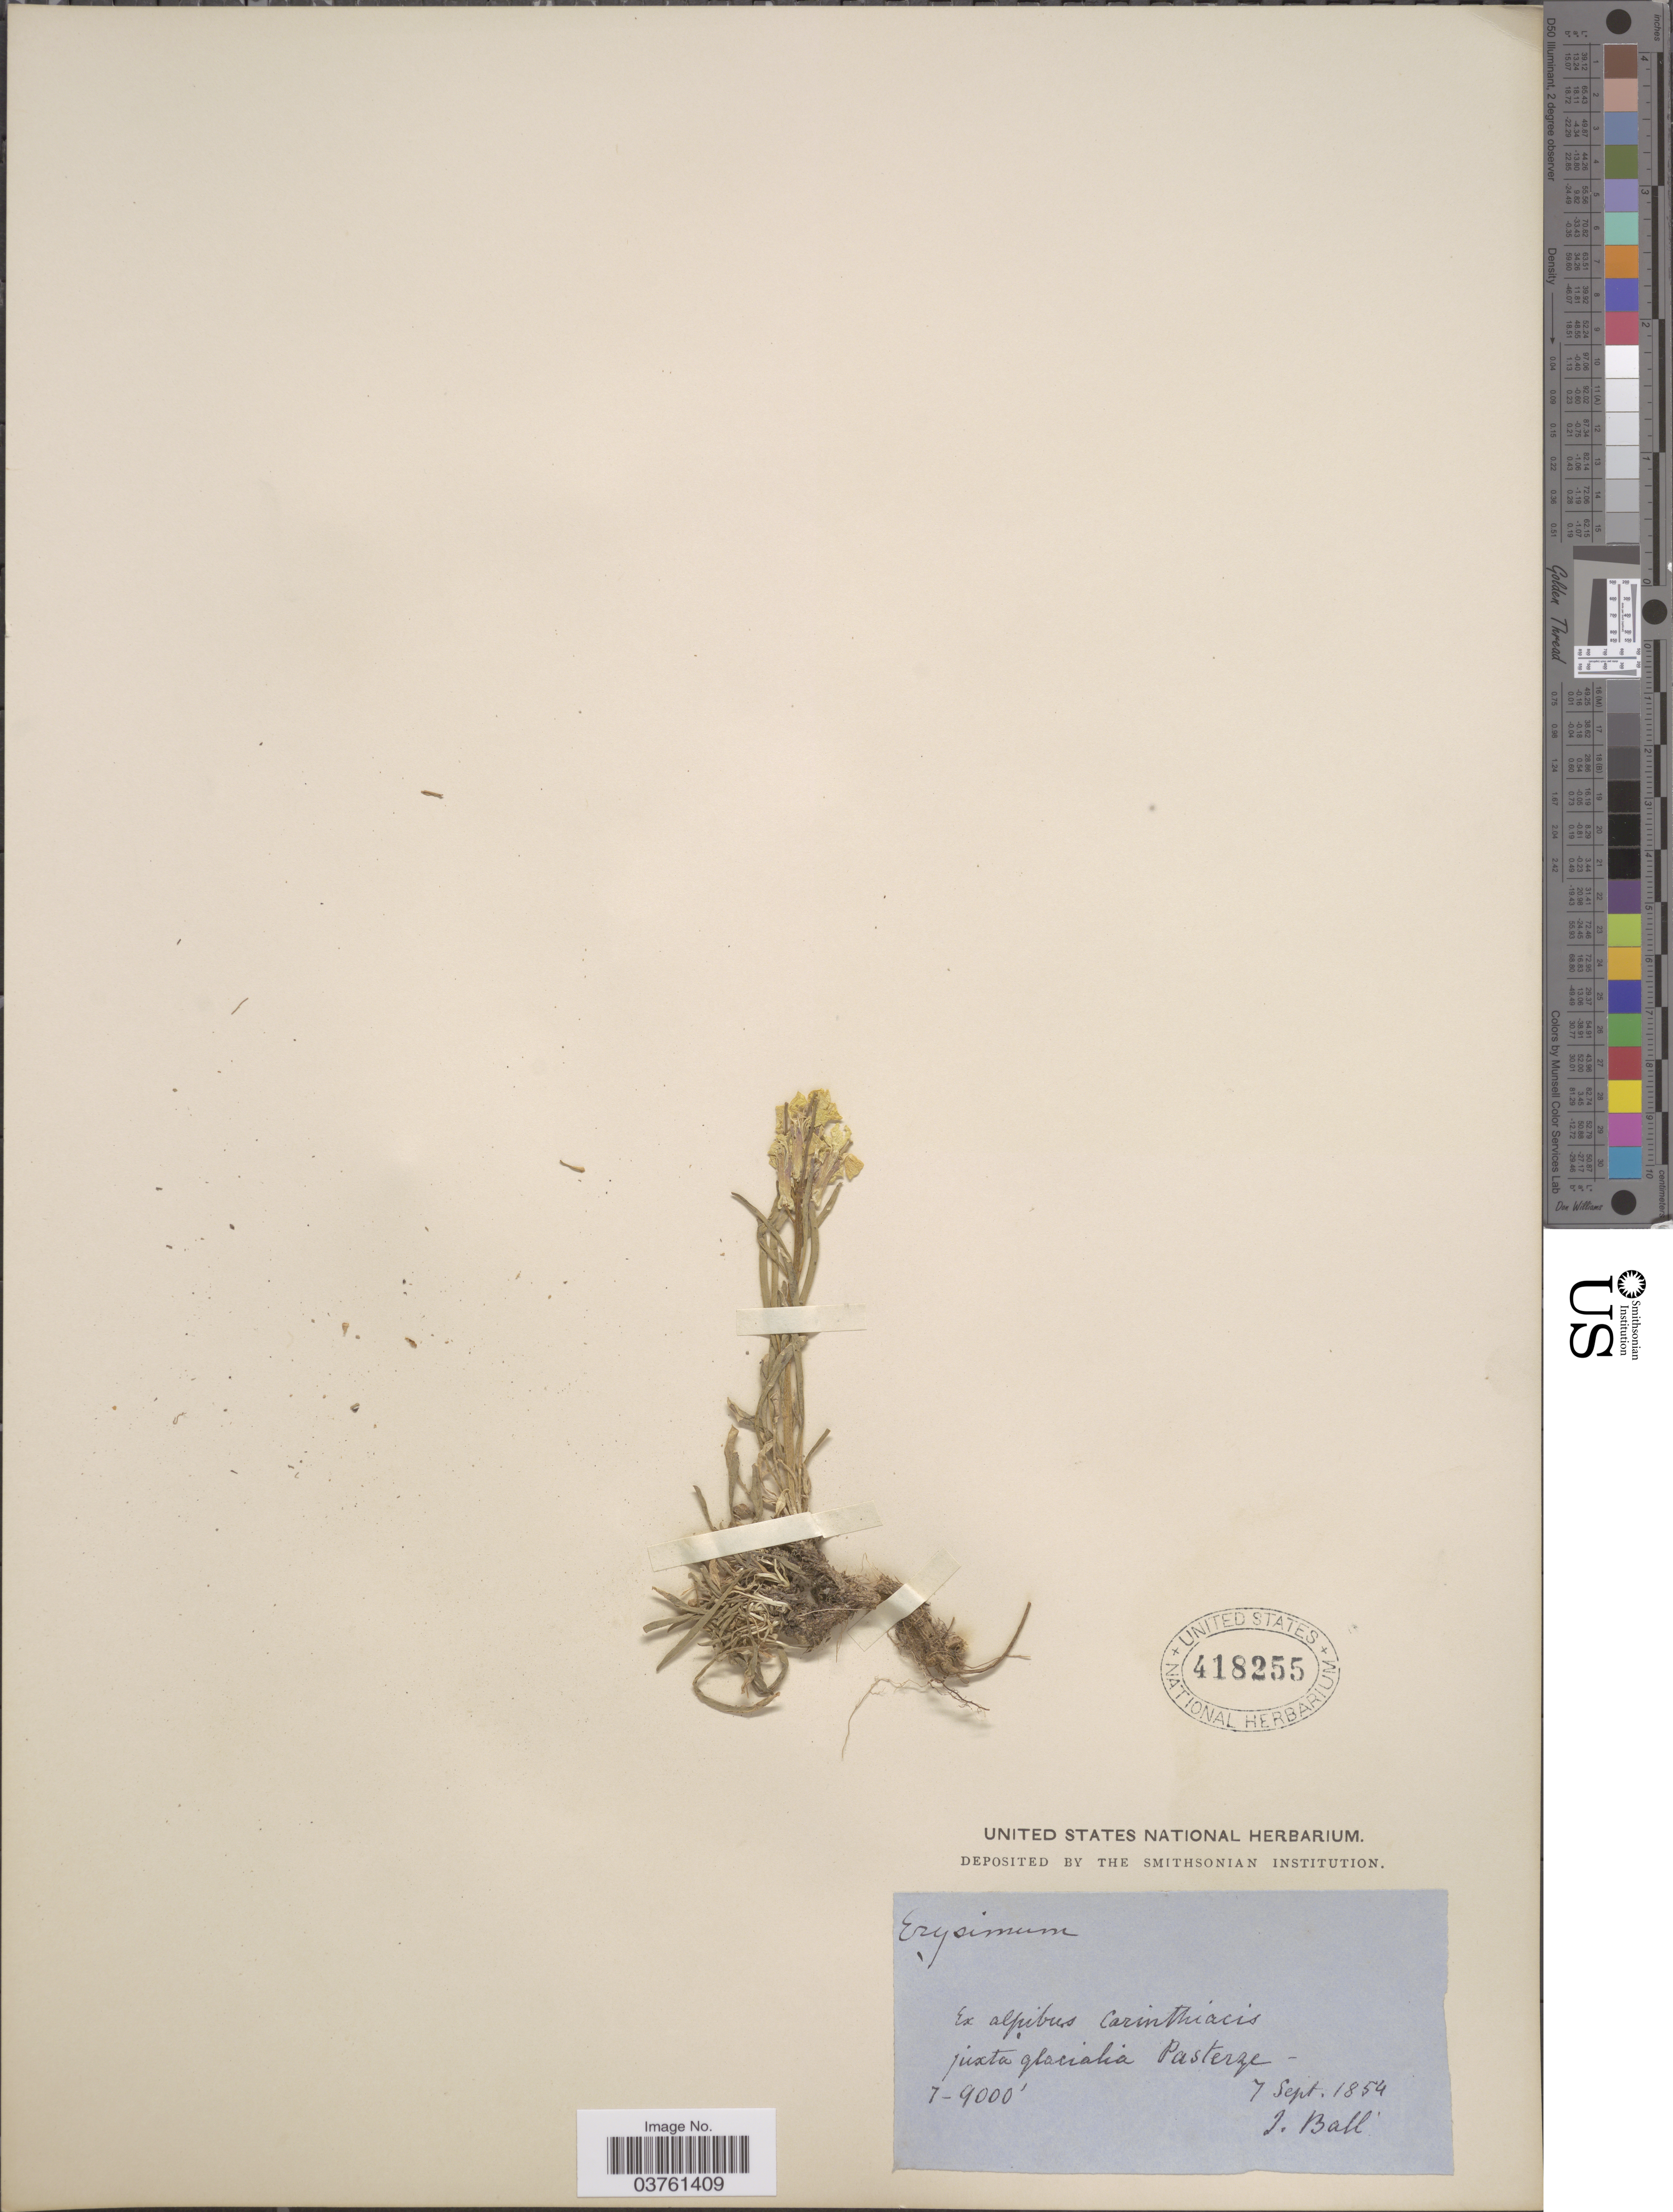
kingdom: Plantae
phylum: Tracheophyta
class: Magnoliopsida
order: Brassicales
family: Brassicaceae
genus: Erysimum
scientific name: Erysimum sp.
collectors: J. Ball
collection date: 1854-09-07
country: Austria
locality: Ex alpibus Carinthiacis juxta glacialia Pasterze.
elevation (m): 2134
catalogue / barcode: US 418255